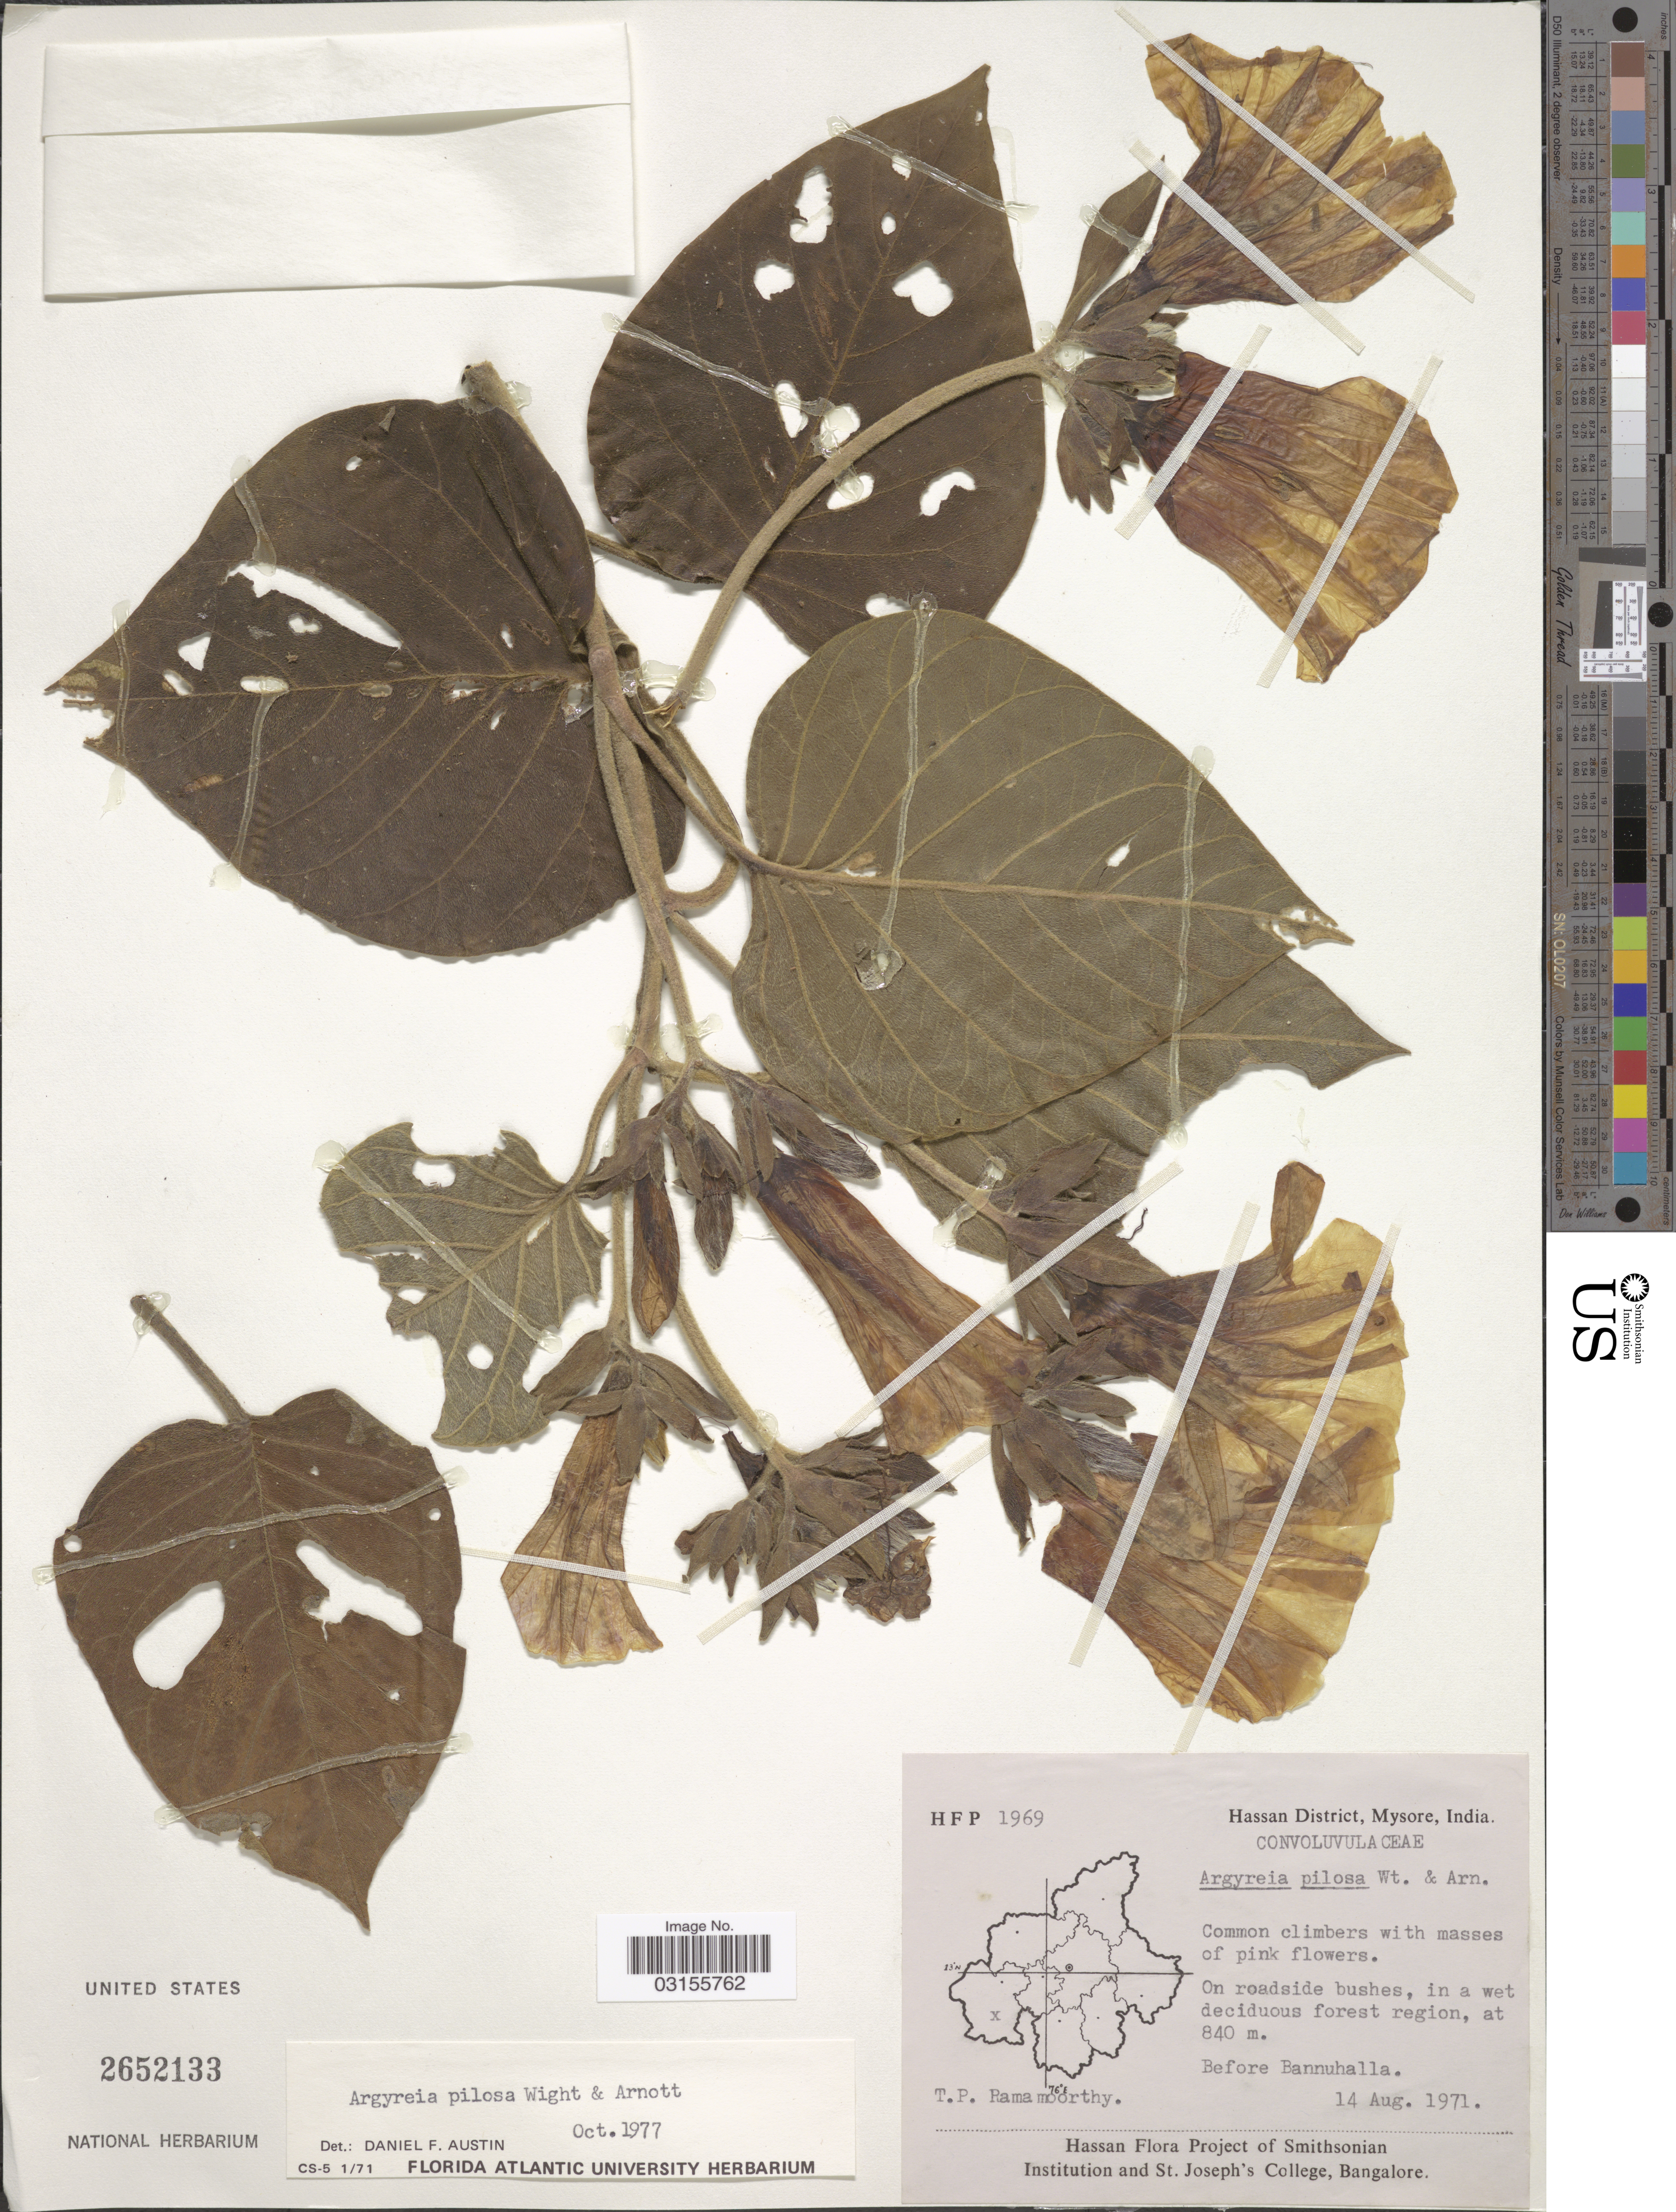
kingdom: Plantae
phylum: Tracheophyta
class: Magnoliopsida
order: Solanales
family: Convolvulaceae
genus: Argyreia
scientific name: Argyreia pilosa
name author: Wight & Arn.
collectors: T. P. Ramamoorthy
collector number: HFP 1969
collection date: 1971-08-14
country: India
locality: Hassan District, Mysore. Before Bannuhalla.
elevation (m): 840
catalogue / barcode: US 2652133